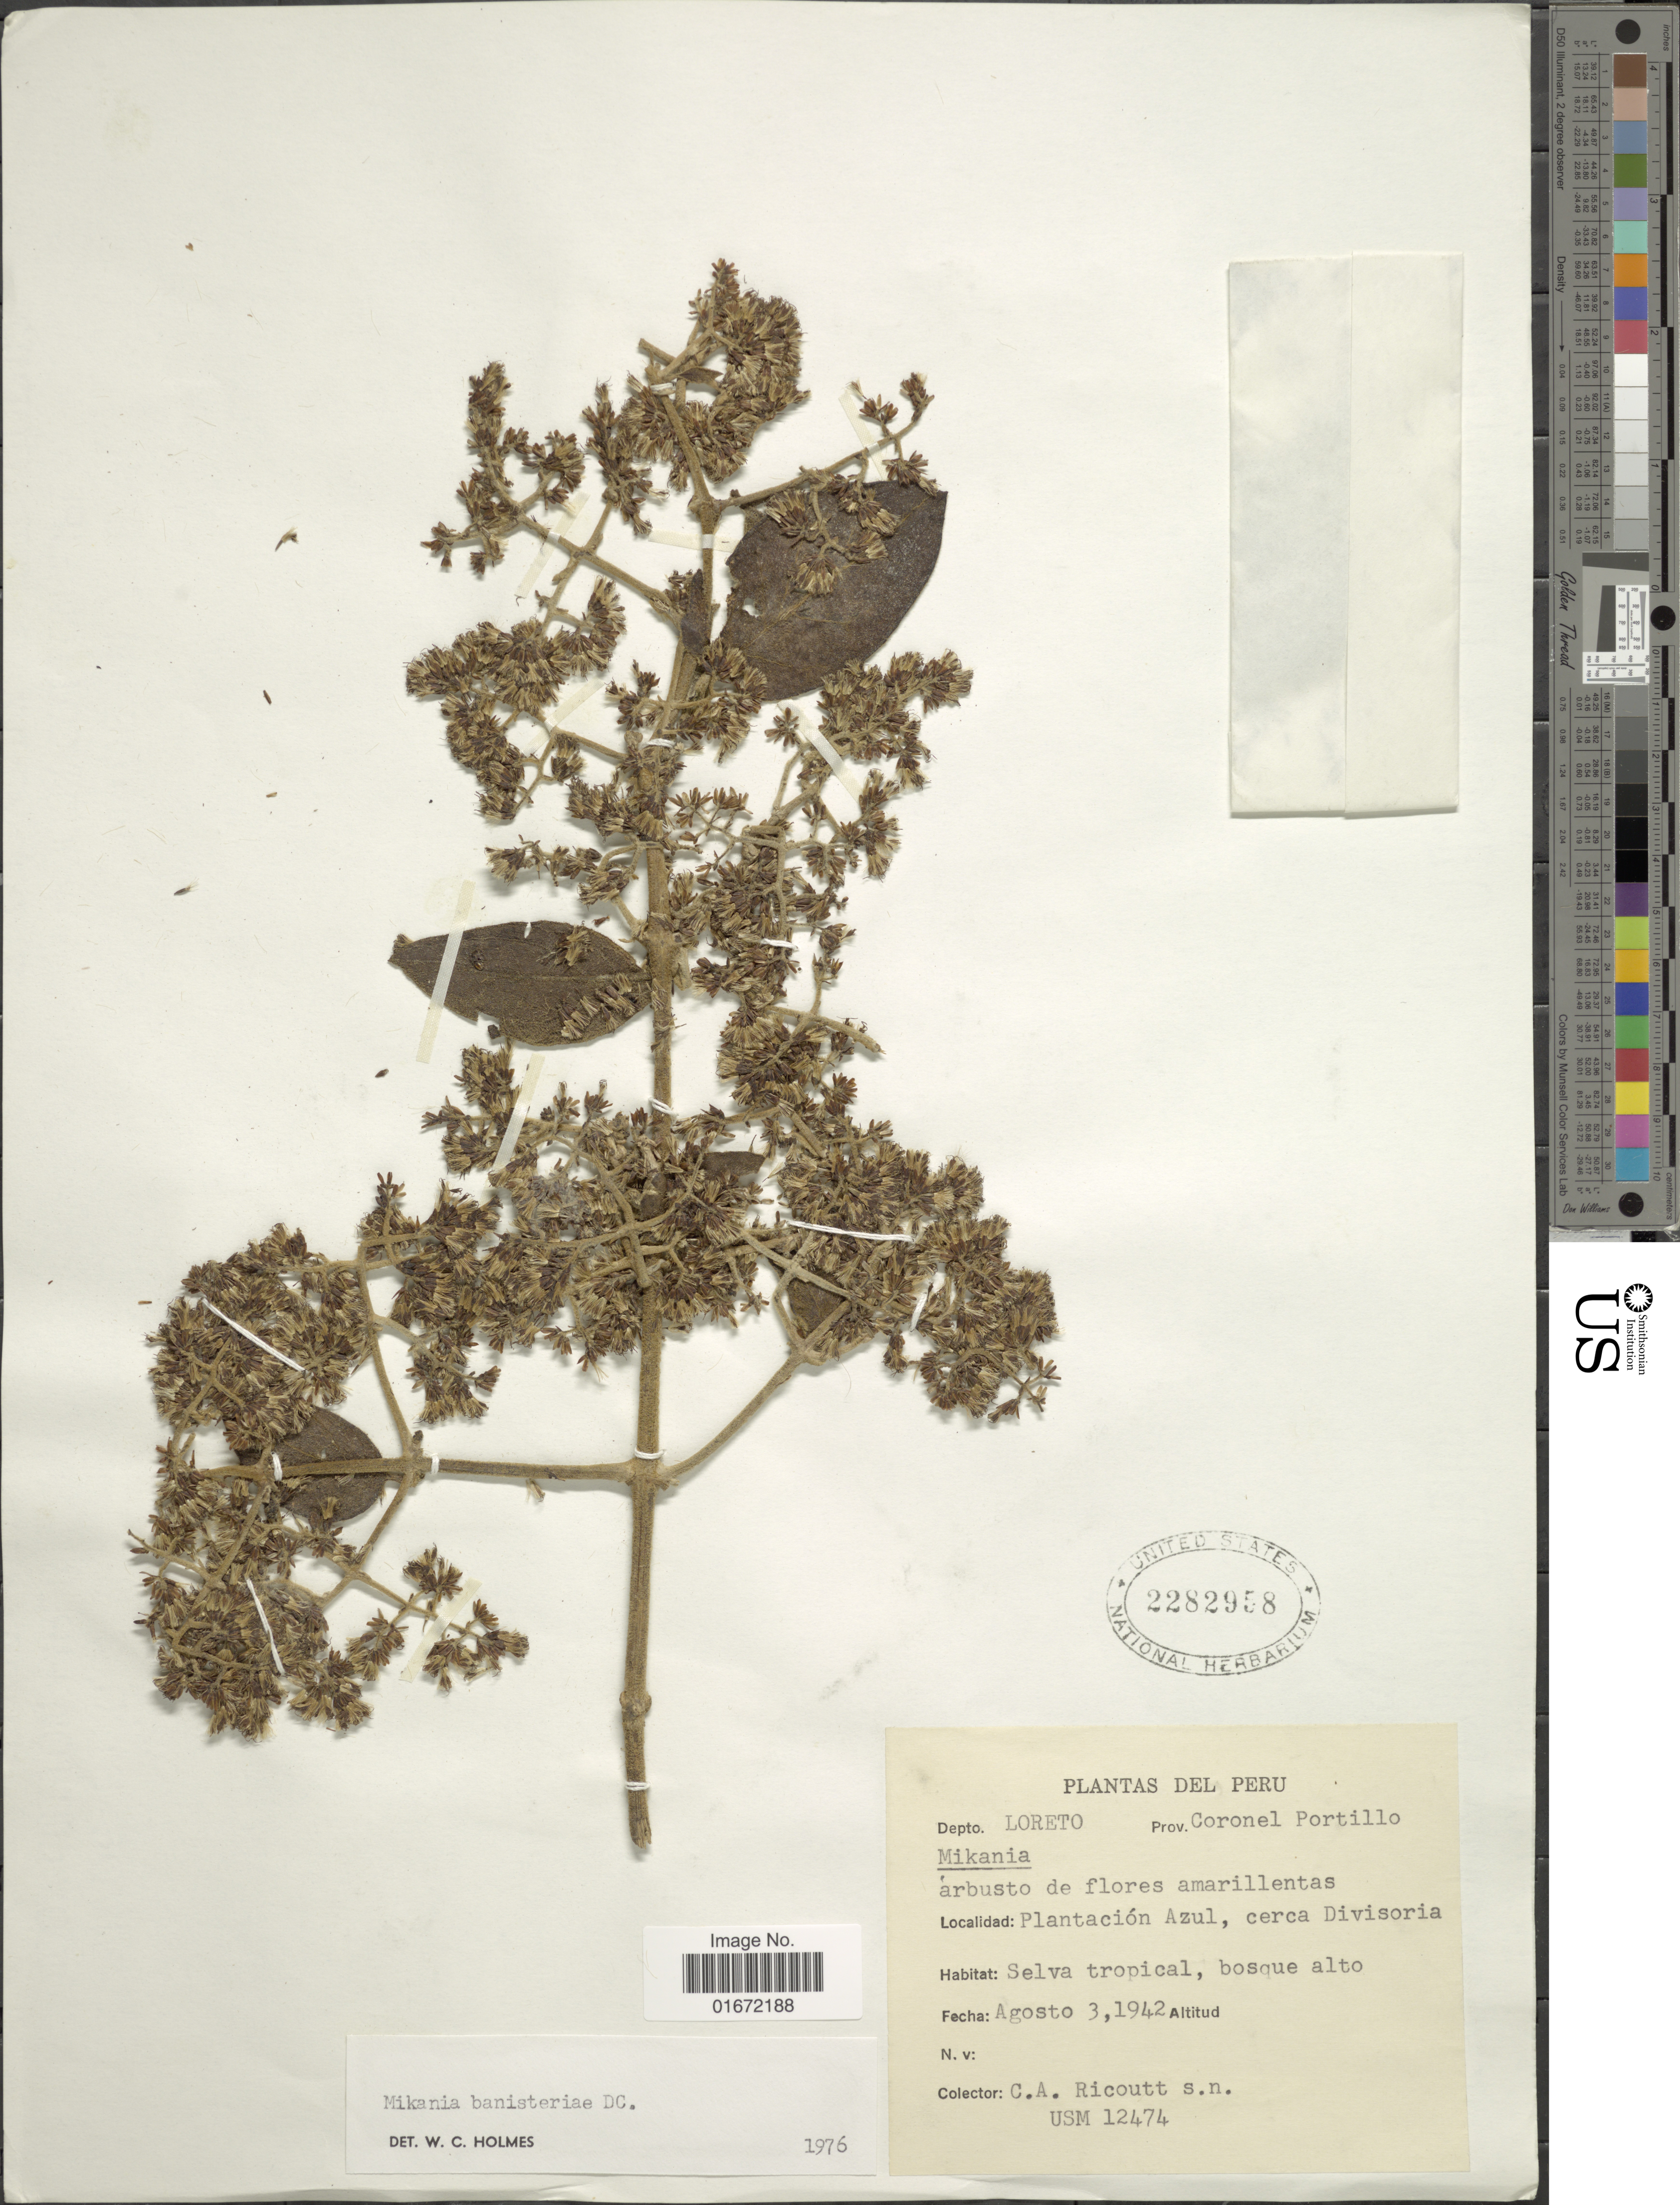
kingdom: Plantae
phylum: Tracheophyta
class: Magnoliopsida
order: Asterales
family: Asteraceae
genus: Mikania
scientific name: Mikania banisteriae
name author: DC.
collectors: C. Ricoutt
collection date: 1942-08-03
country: Peru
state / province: Loreto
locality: Depto. Loreto. Prov. Coronel Portillo. Plantación Azul, cerca Divisoria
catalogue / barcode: US 2282958